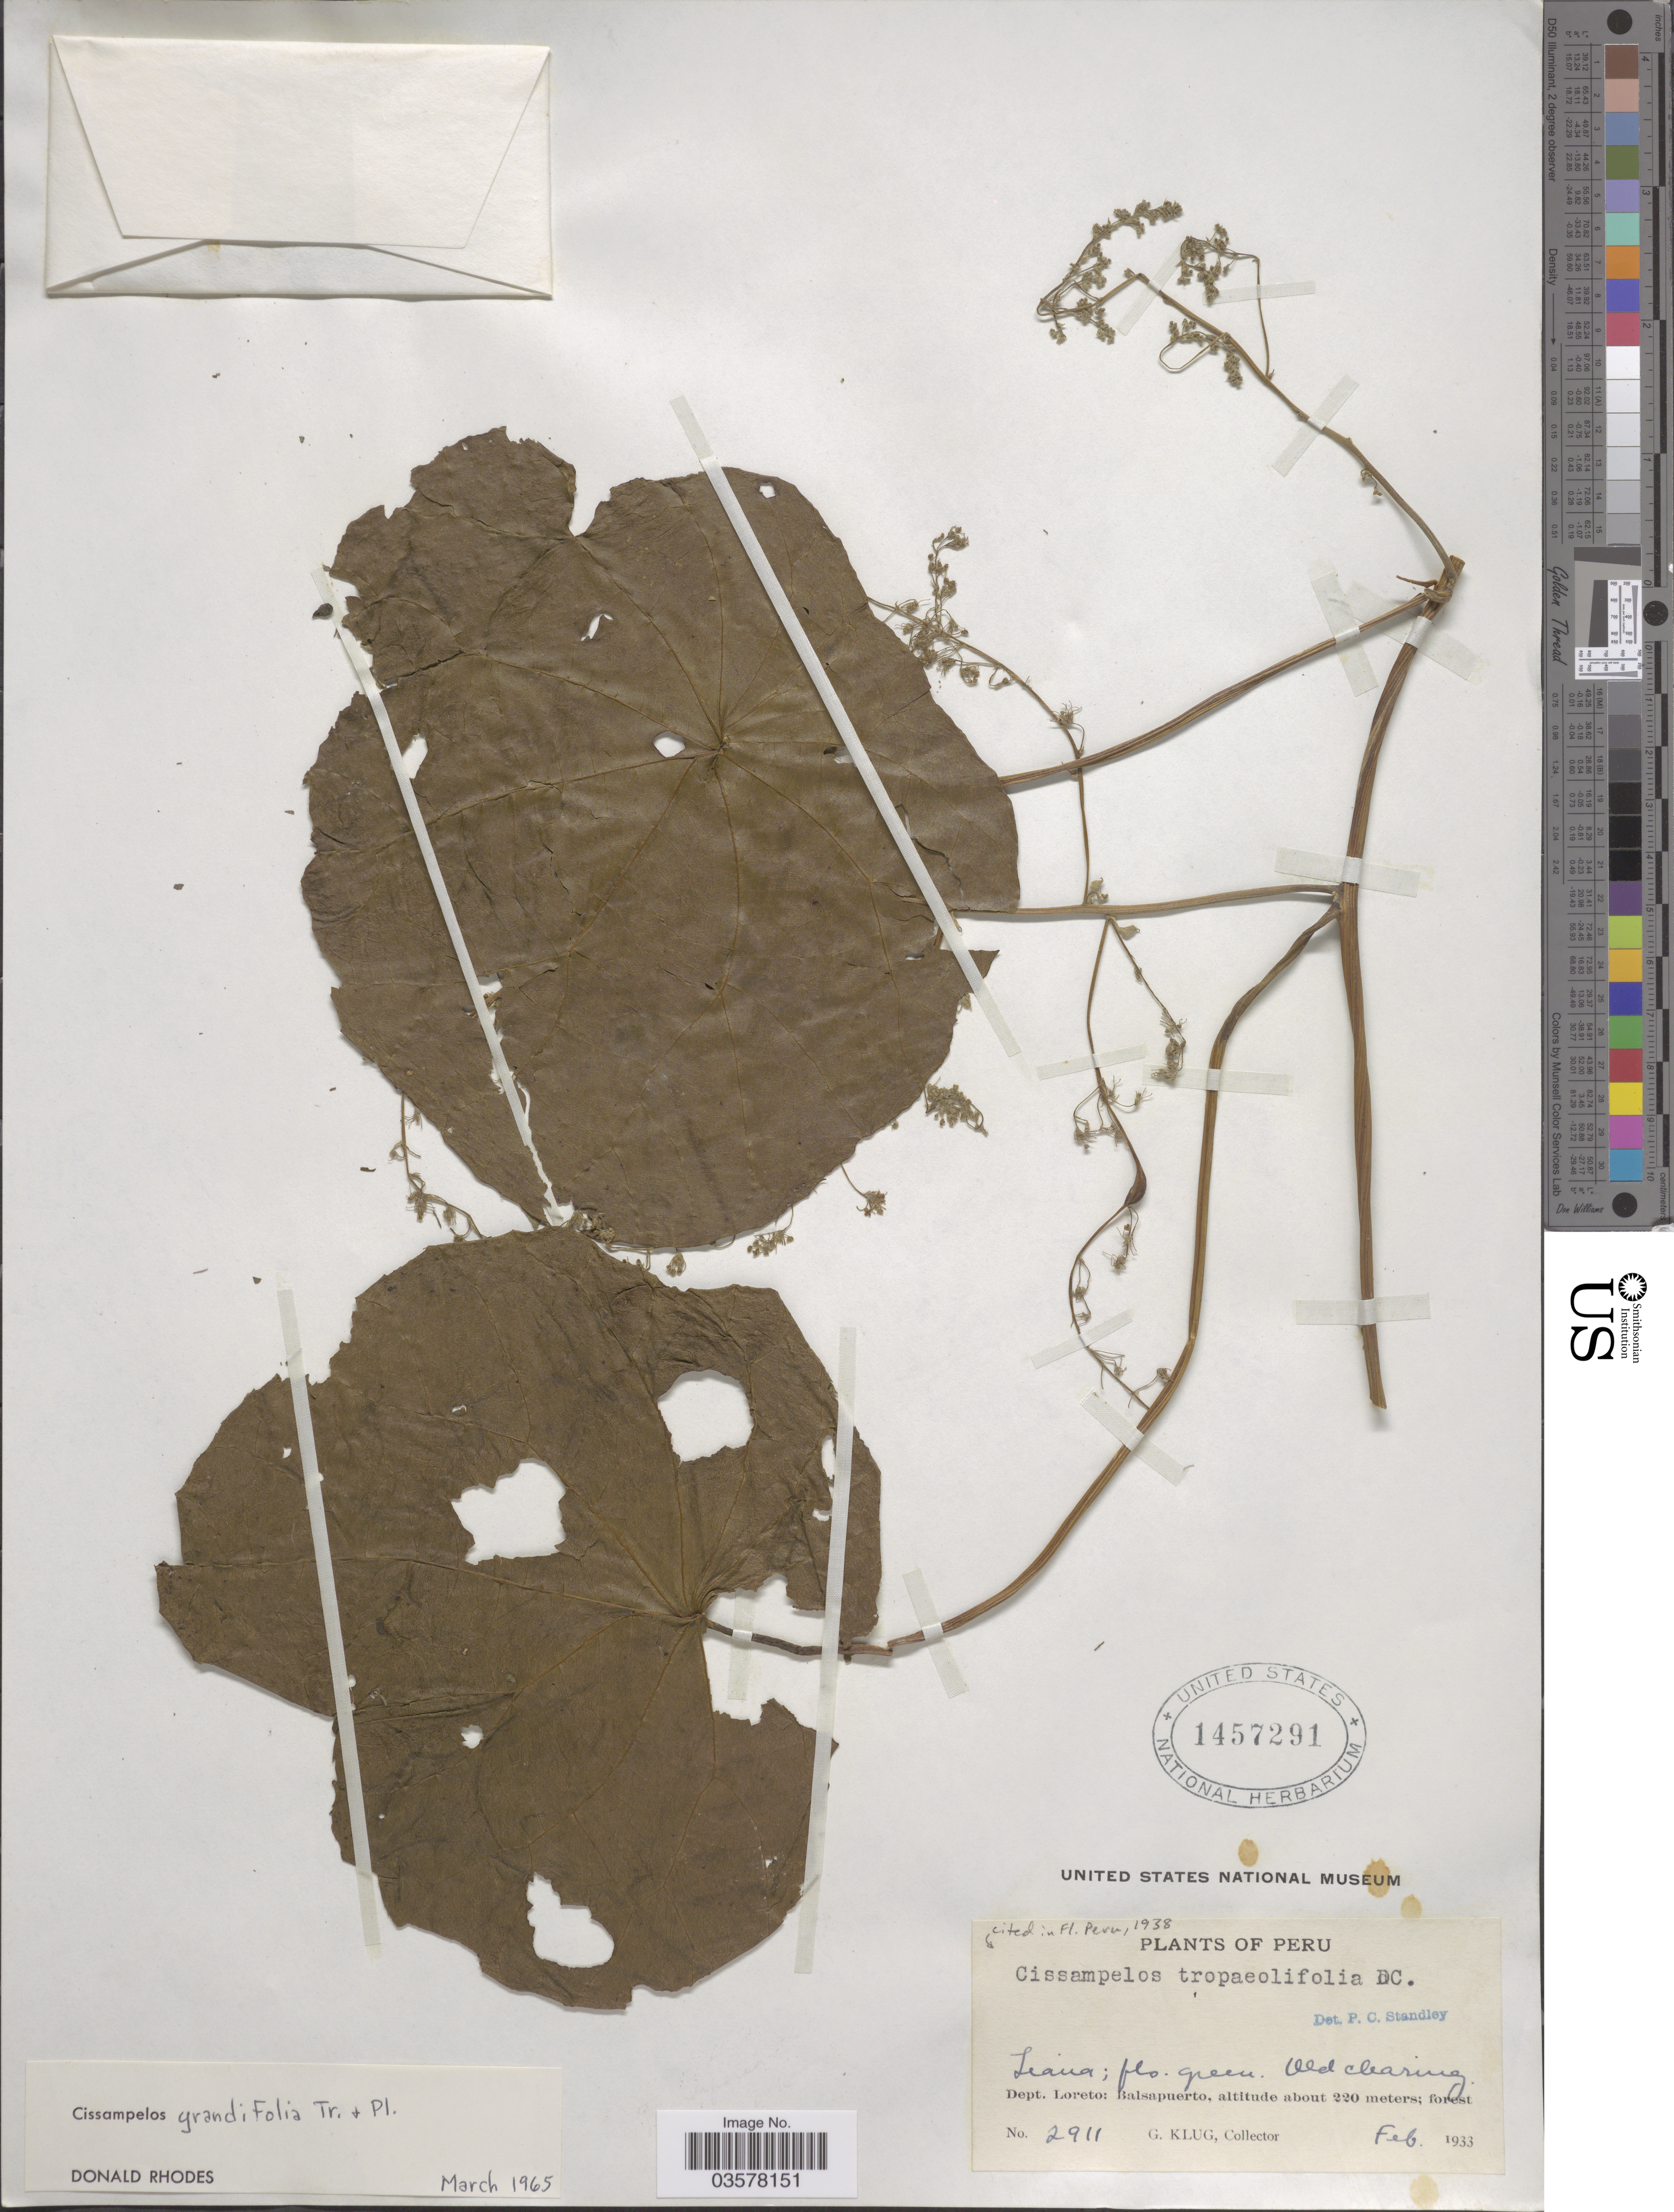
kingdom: Plantae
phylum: Tracheophyta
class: Magnoliopsida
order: Ranunculales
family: Menispermaceae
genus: Cissampelos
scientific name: Cissampelos grandifolia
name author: Triana & Planch.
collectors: G. Klug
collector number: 2911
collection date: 1933-02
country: Peru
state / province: Loreto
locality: Dept. Loreto: Balsapuerto.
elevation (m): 220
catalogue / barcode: US 1457291